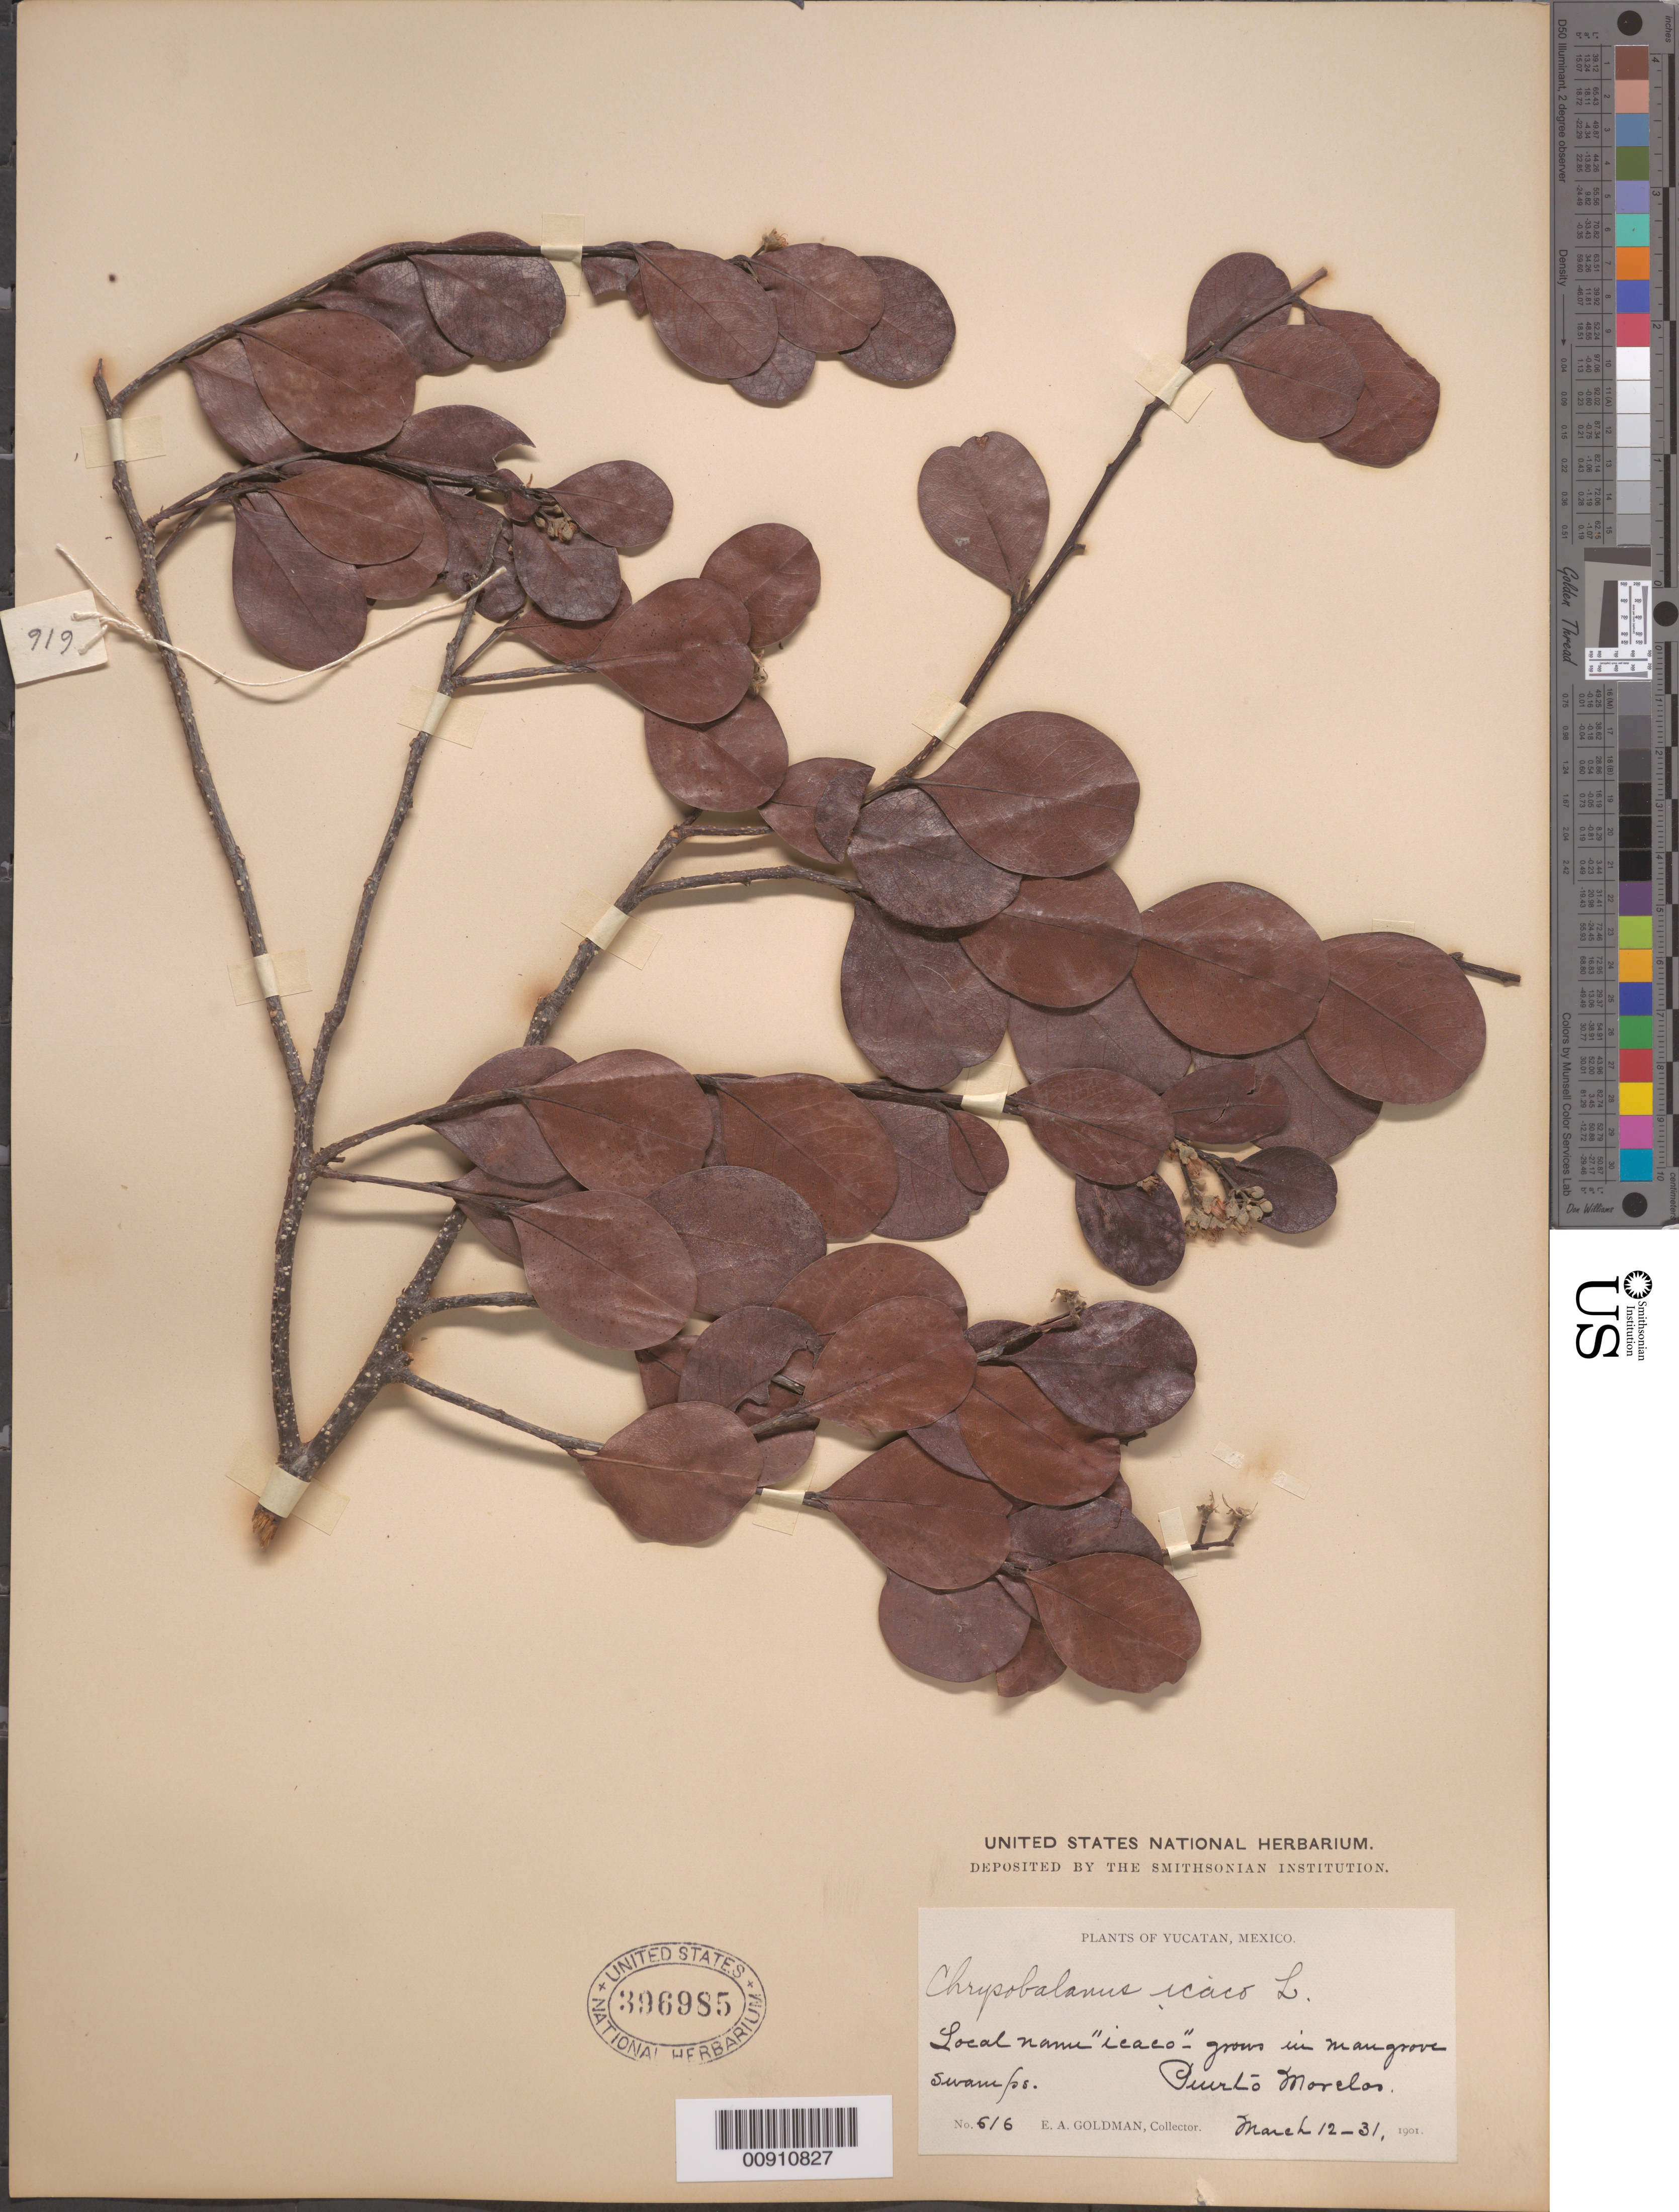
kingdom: Plantae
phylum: Tracheophyta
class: Magnoliopsida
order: Malpighiales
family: Chrysobalanaceae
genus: Chrysobalanus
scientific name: Chrysobalanus icaco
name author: L.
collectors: E. A. Goldman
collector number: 616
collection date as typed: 12 Mar 1901 to 31 Mar 1901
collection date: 1901-03-12/1901-03-31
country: Mexico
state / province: Yucatán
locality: Puerto Morelos, Yucatan.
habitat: Grows in mangrove swamps.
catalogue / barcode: US 396985